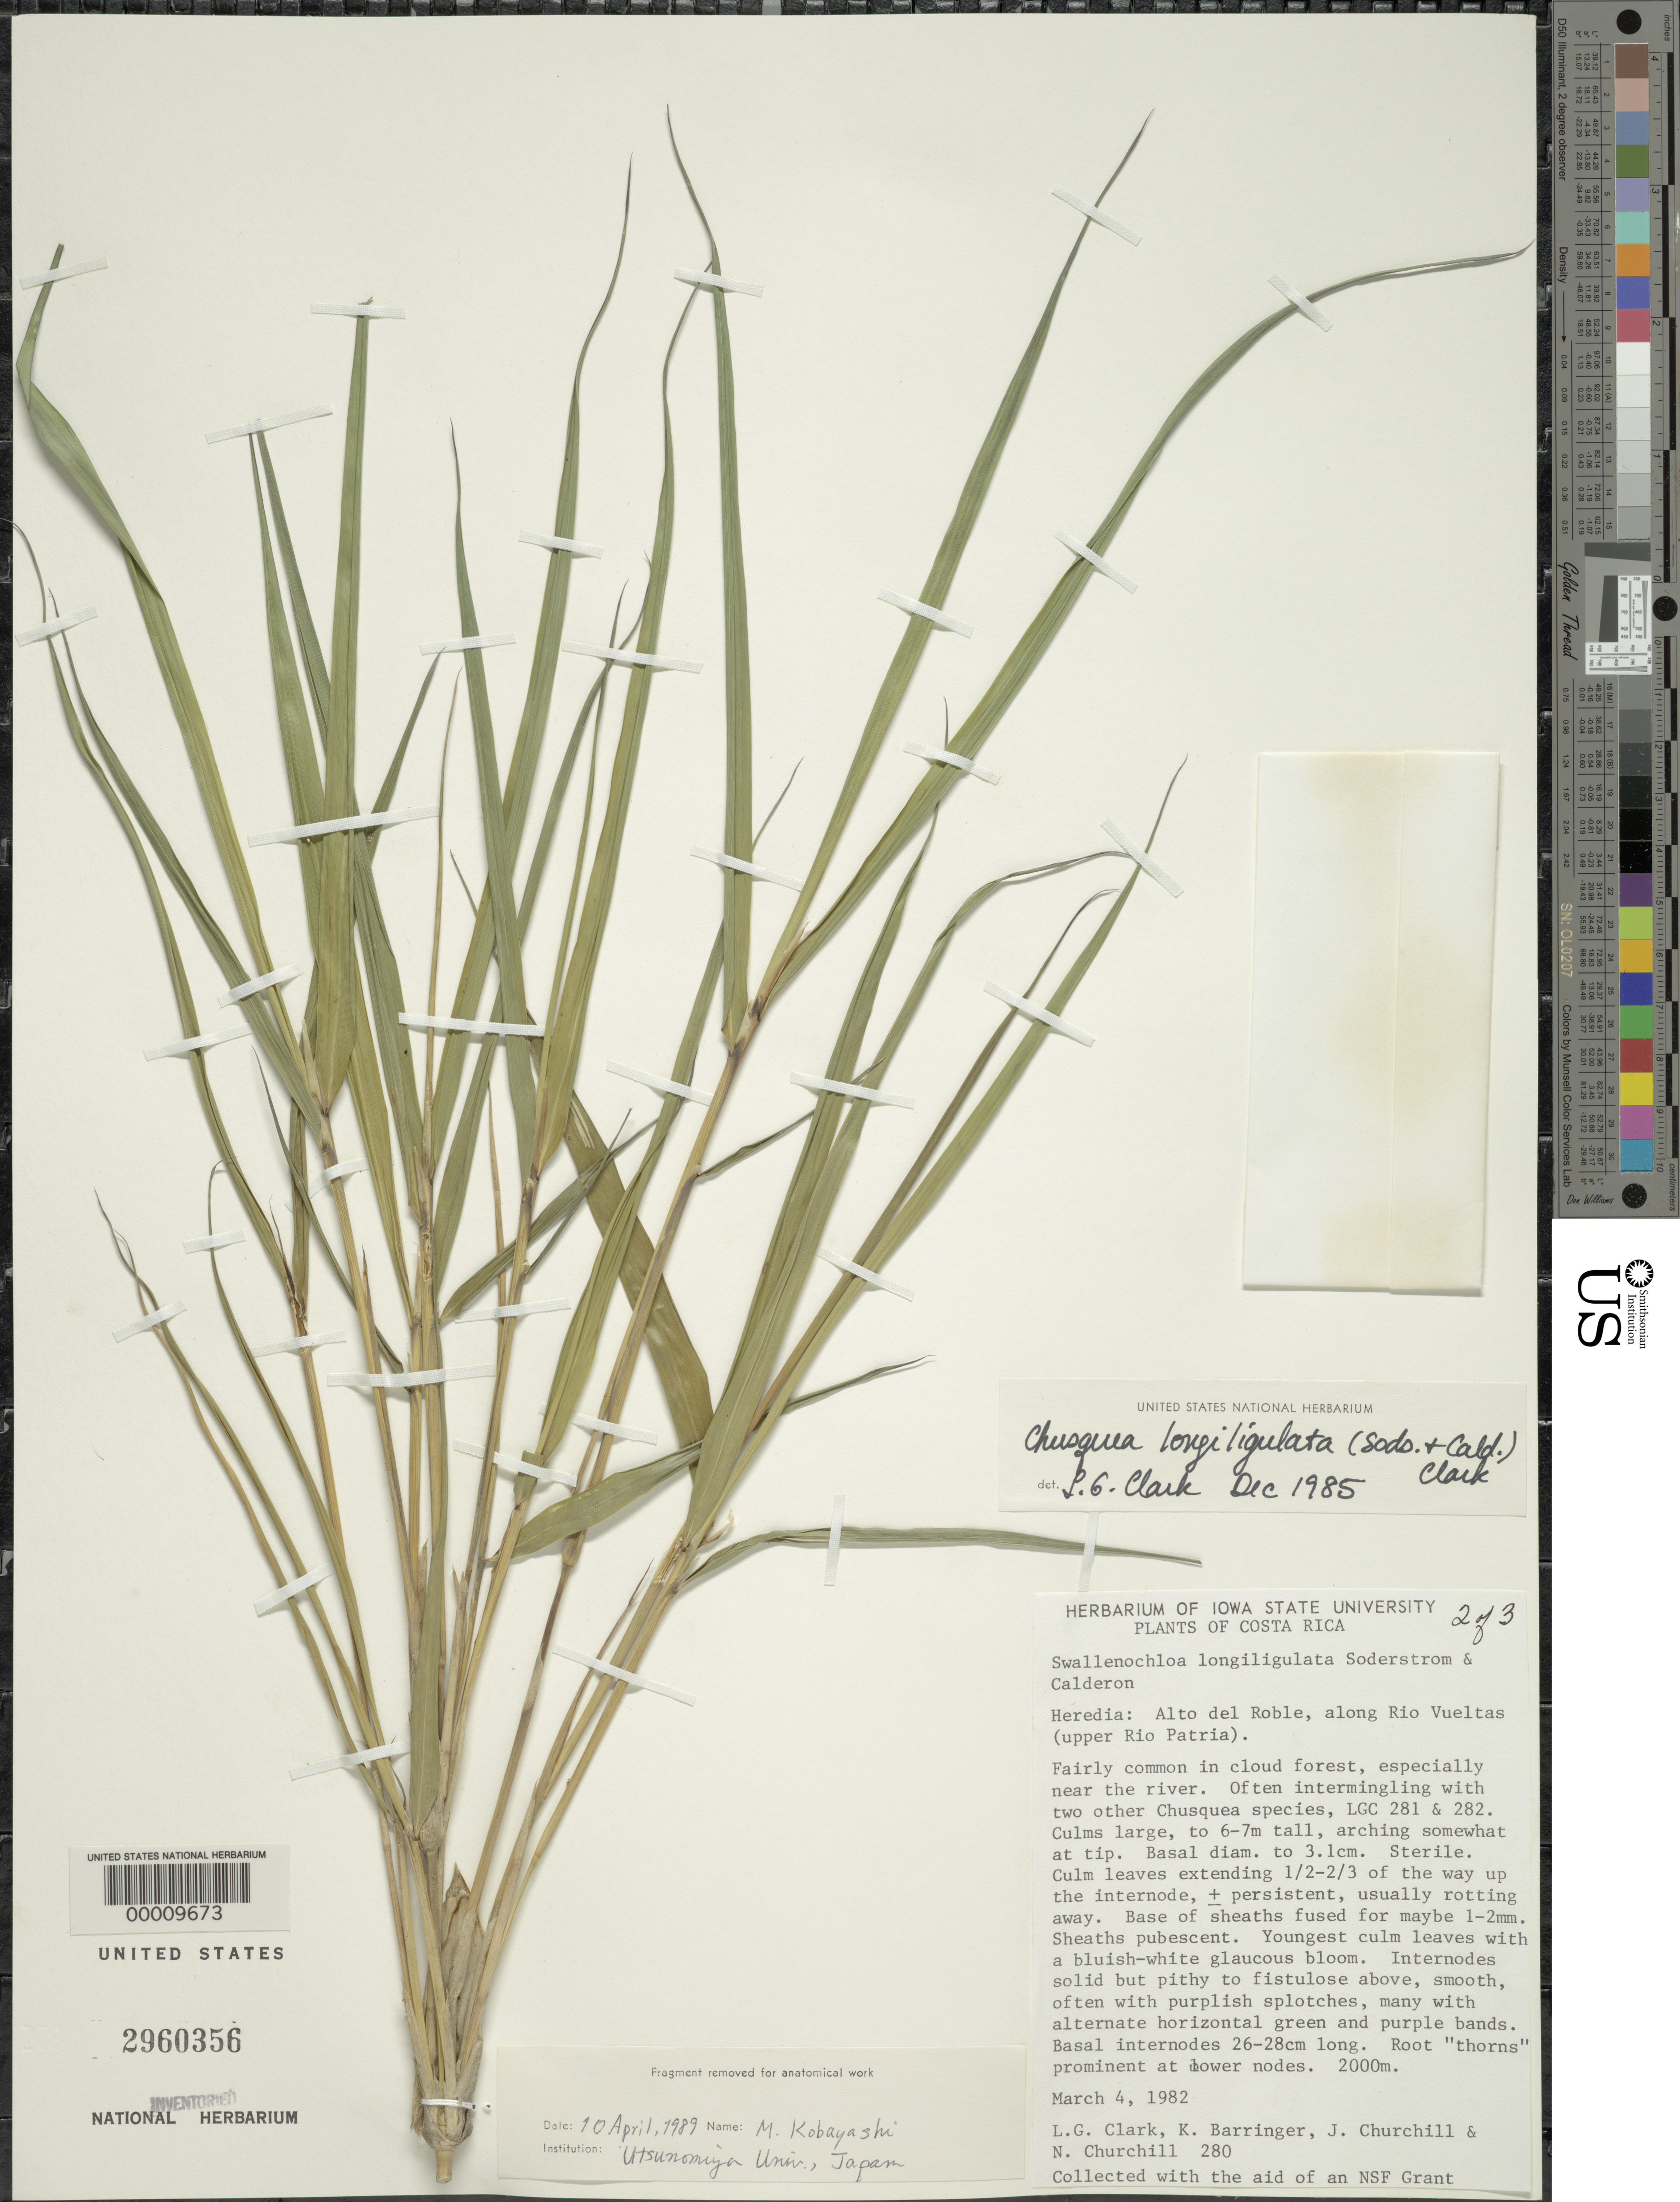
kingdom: Plantae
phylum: Tracheophyta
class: Liliopsida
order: Poales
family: Poaceae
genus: Chusquea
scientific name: Chusquea longiligulata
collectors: L. G. Clark, K. A. Barringer, J. Churchill & N. Churchill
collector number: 280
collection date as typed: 04 Mar 1982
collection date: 1982-03-04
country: Costa Rica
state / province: Heredia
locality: Alto del roble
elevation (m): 2000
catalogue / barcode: US 2960356